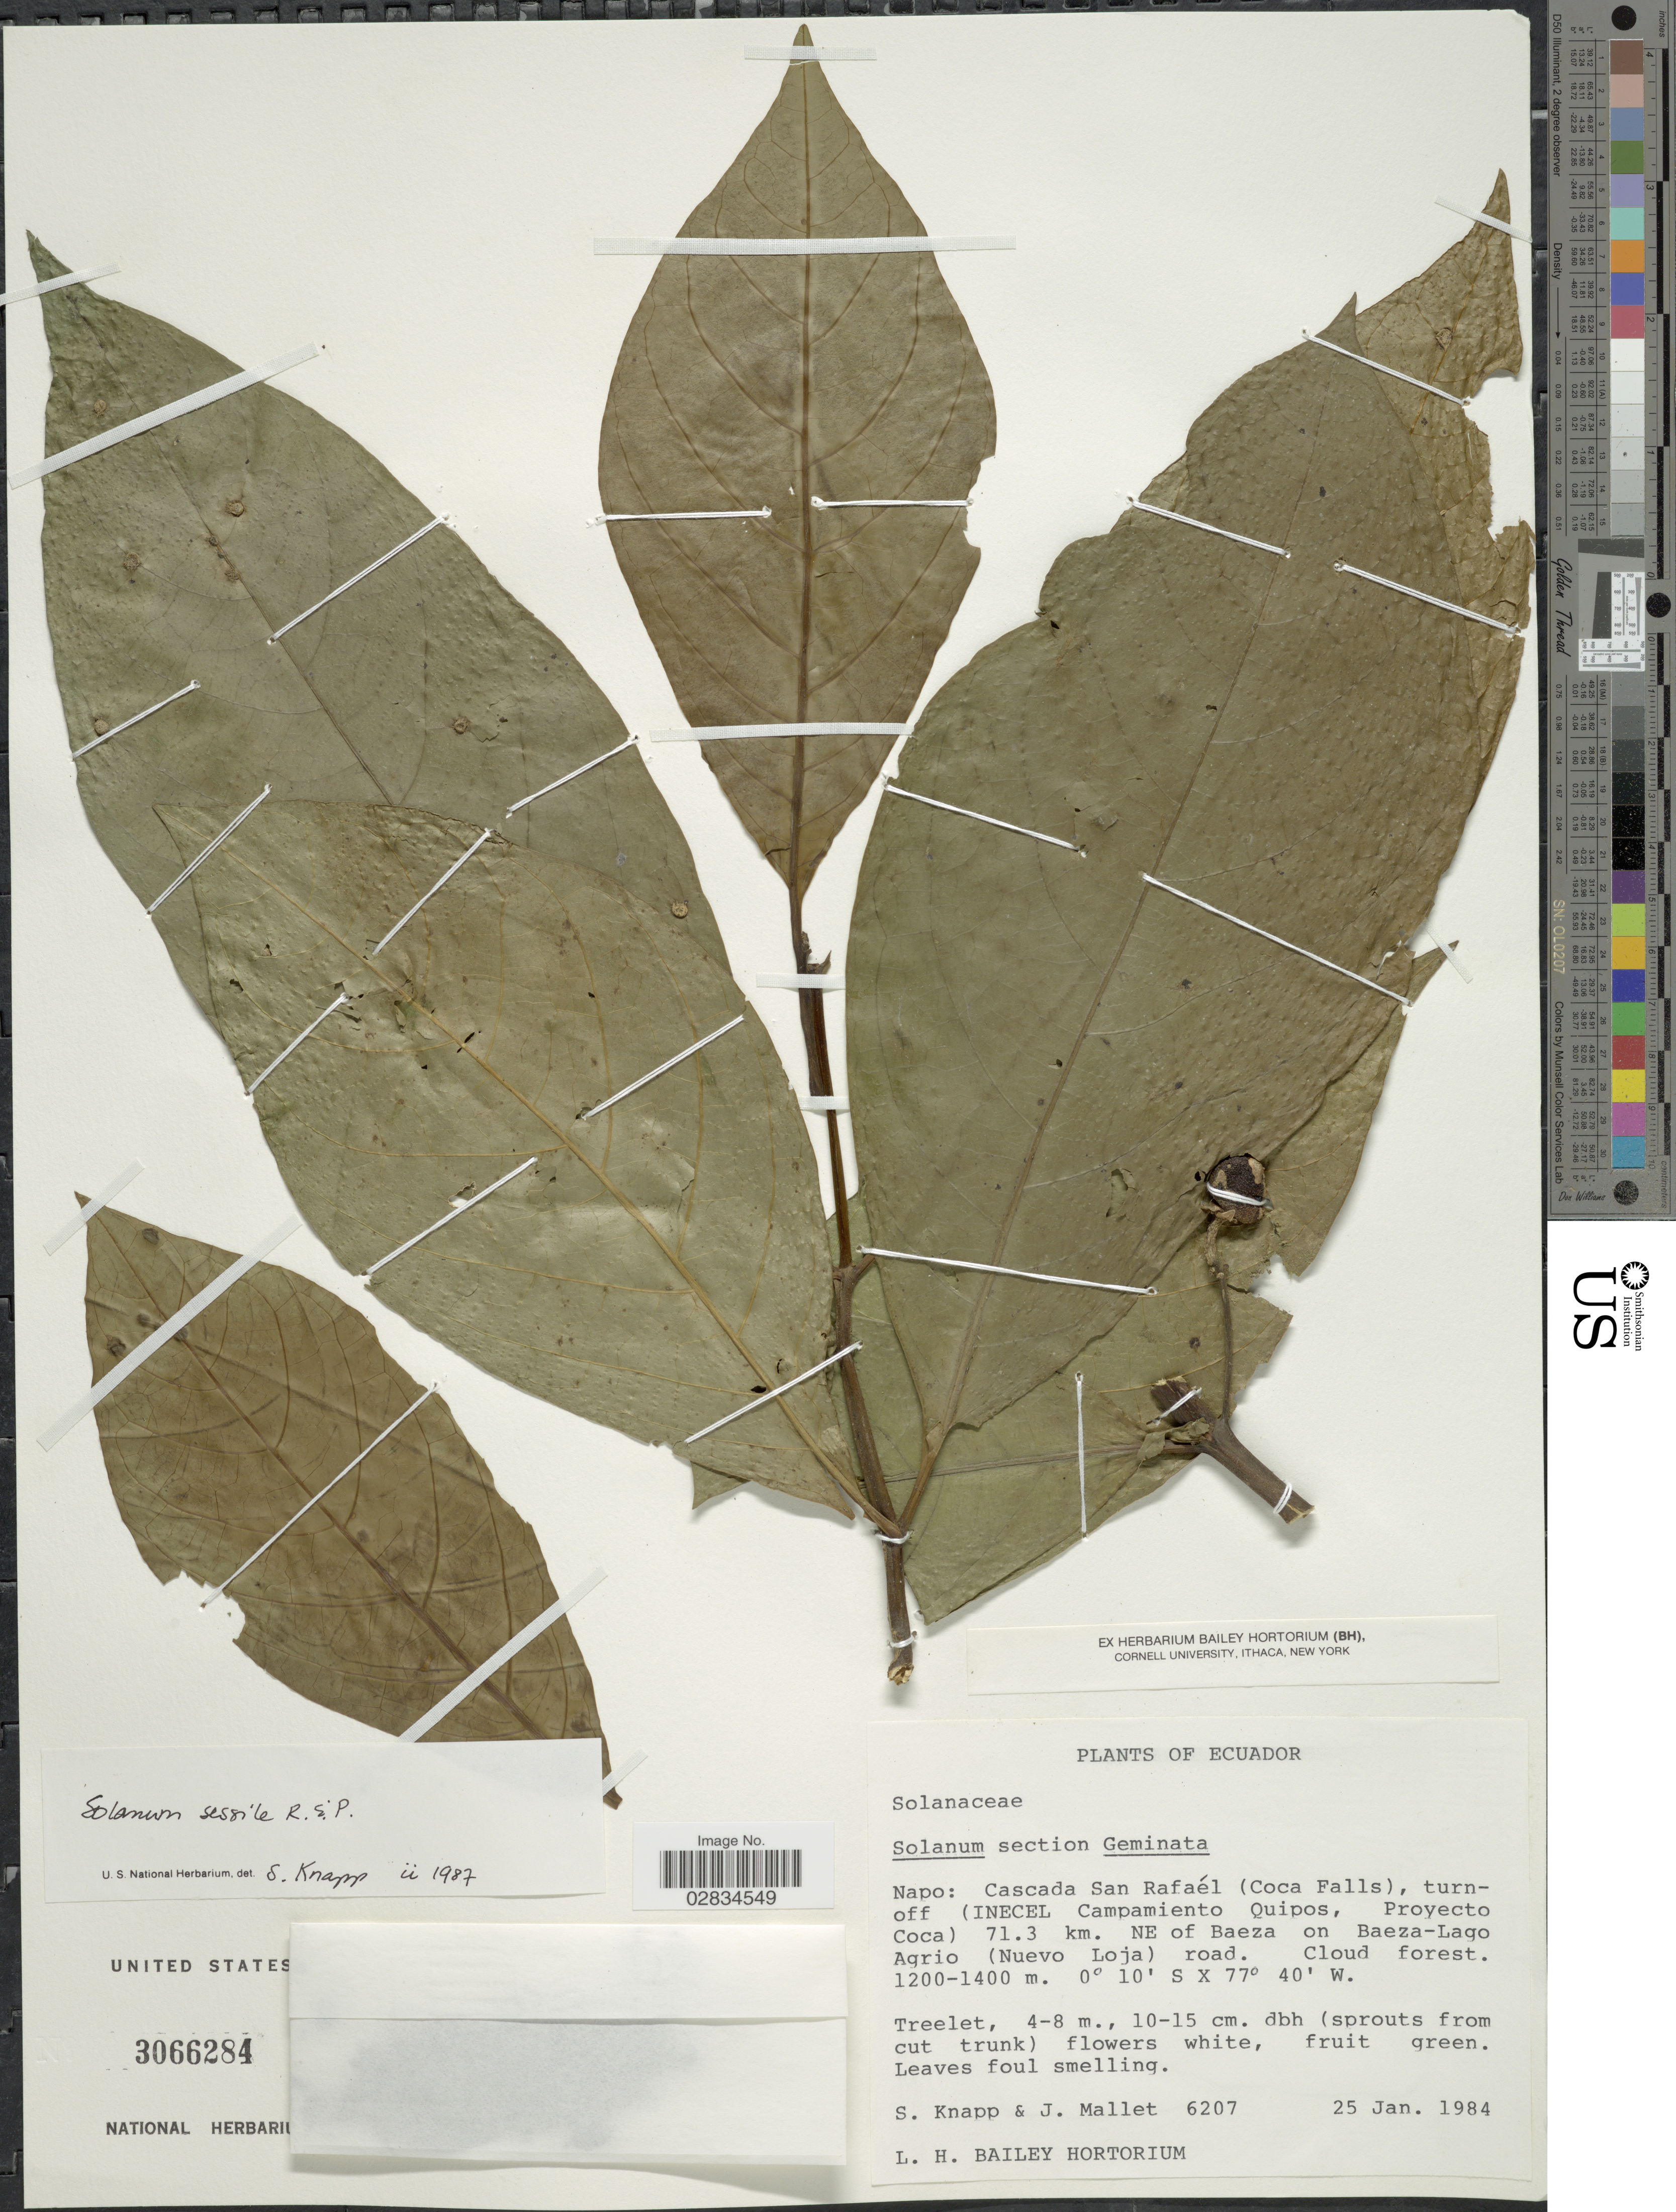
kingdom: Plantae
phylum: Tracheophyta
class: Magnoliopsida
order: Solanales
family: Solanaceae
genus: Solanum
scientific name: Solanum sessile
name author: Ruiz & Pav.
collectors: S. Knapp & J. Mallet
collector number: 6207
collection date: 1984-01-25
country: Ecuador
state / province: Napo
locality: Napo: Cascada San Rafaél (Coca Falls), turn-off (INECEL Campamiento Quipos, Proyecto Coca) 71.3 km. NE of Baeza on Baeza-Lago Agrio (Nuevo Loja) road.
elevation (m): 1200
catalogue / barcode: US 3066284